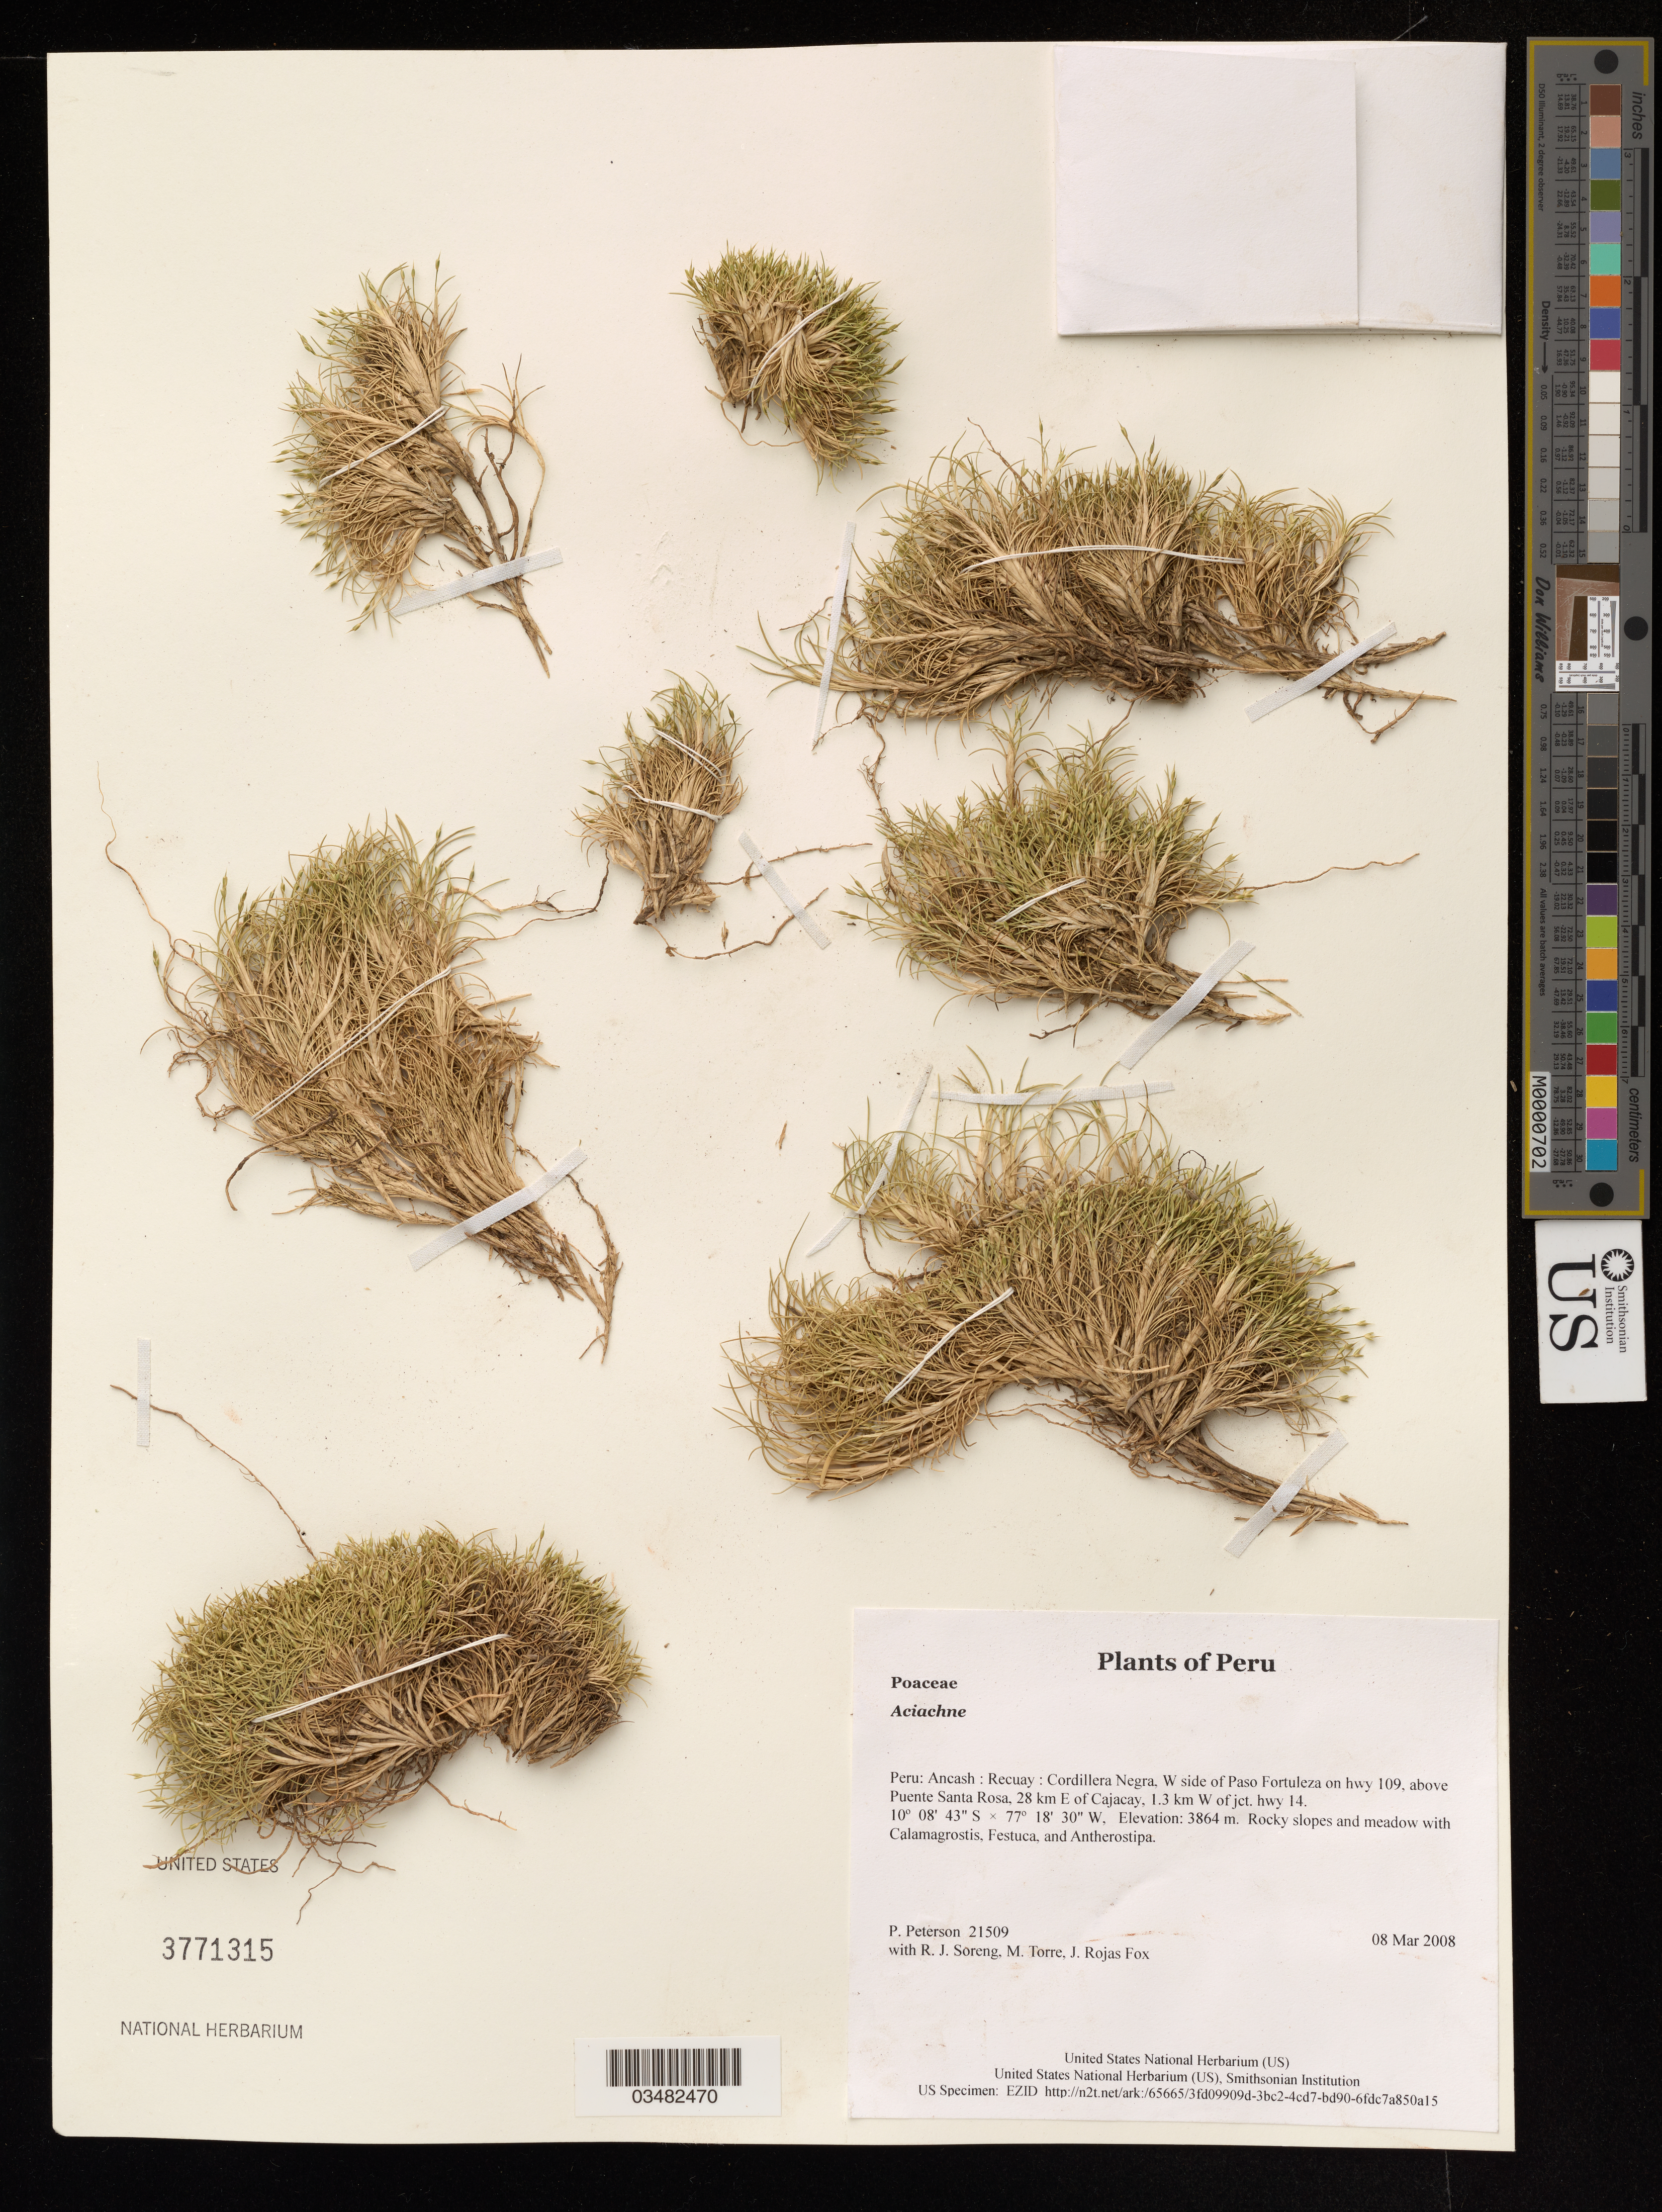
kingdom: Plantae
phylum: Tracheophyta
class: Liliopsida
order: Poales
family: Poaceae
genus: Aciachne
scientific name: Aciachne sp.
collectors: P. M. Peterson, R. J. Soreng, M. Torre & J. Rojas Fox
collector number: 21509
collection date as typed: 08 Mar 2008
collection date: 2008-03-08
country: Peru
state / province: Ancash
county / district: Recuay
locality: Cordillera Negra, W side of Paso Fortuleza on hwy 109, above Puente Santa Rosa, 28 km E of Cajacay, 1.3 km W of jct. hwy 14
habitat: Rocky slopes and meadow with Calamagrostis, Festuca, and Antherostipa.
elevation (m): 3864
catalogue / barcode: US 3771315